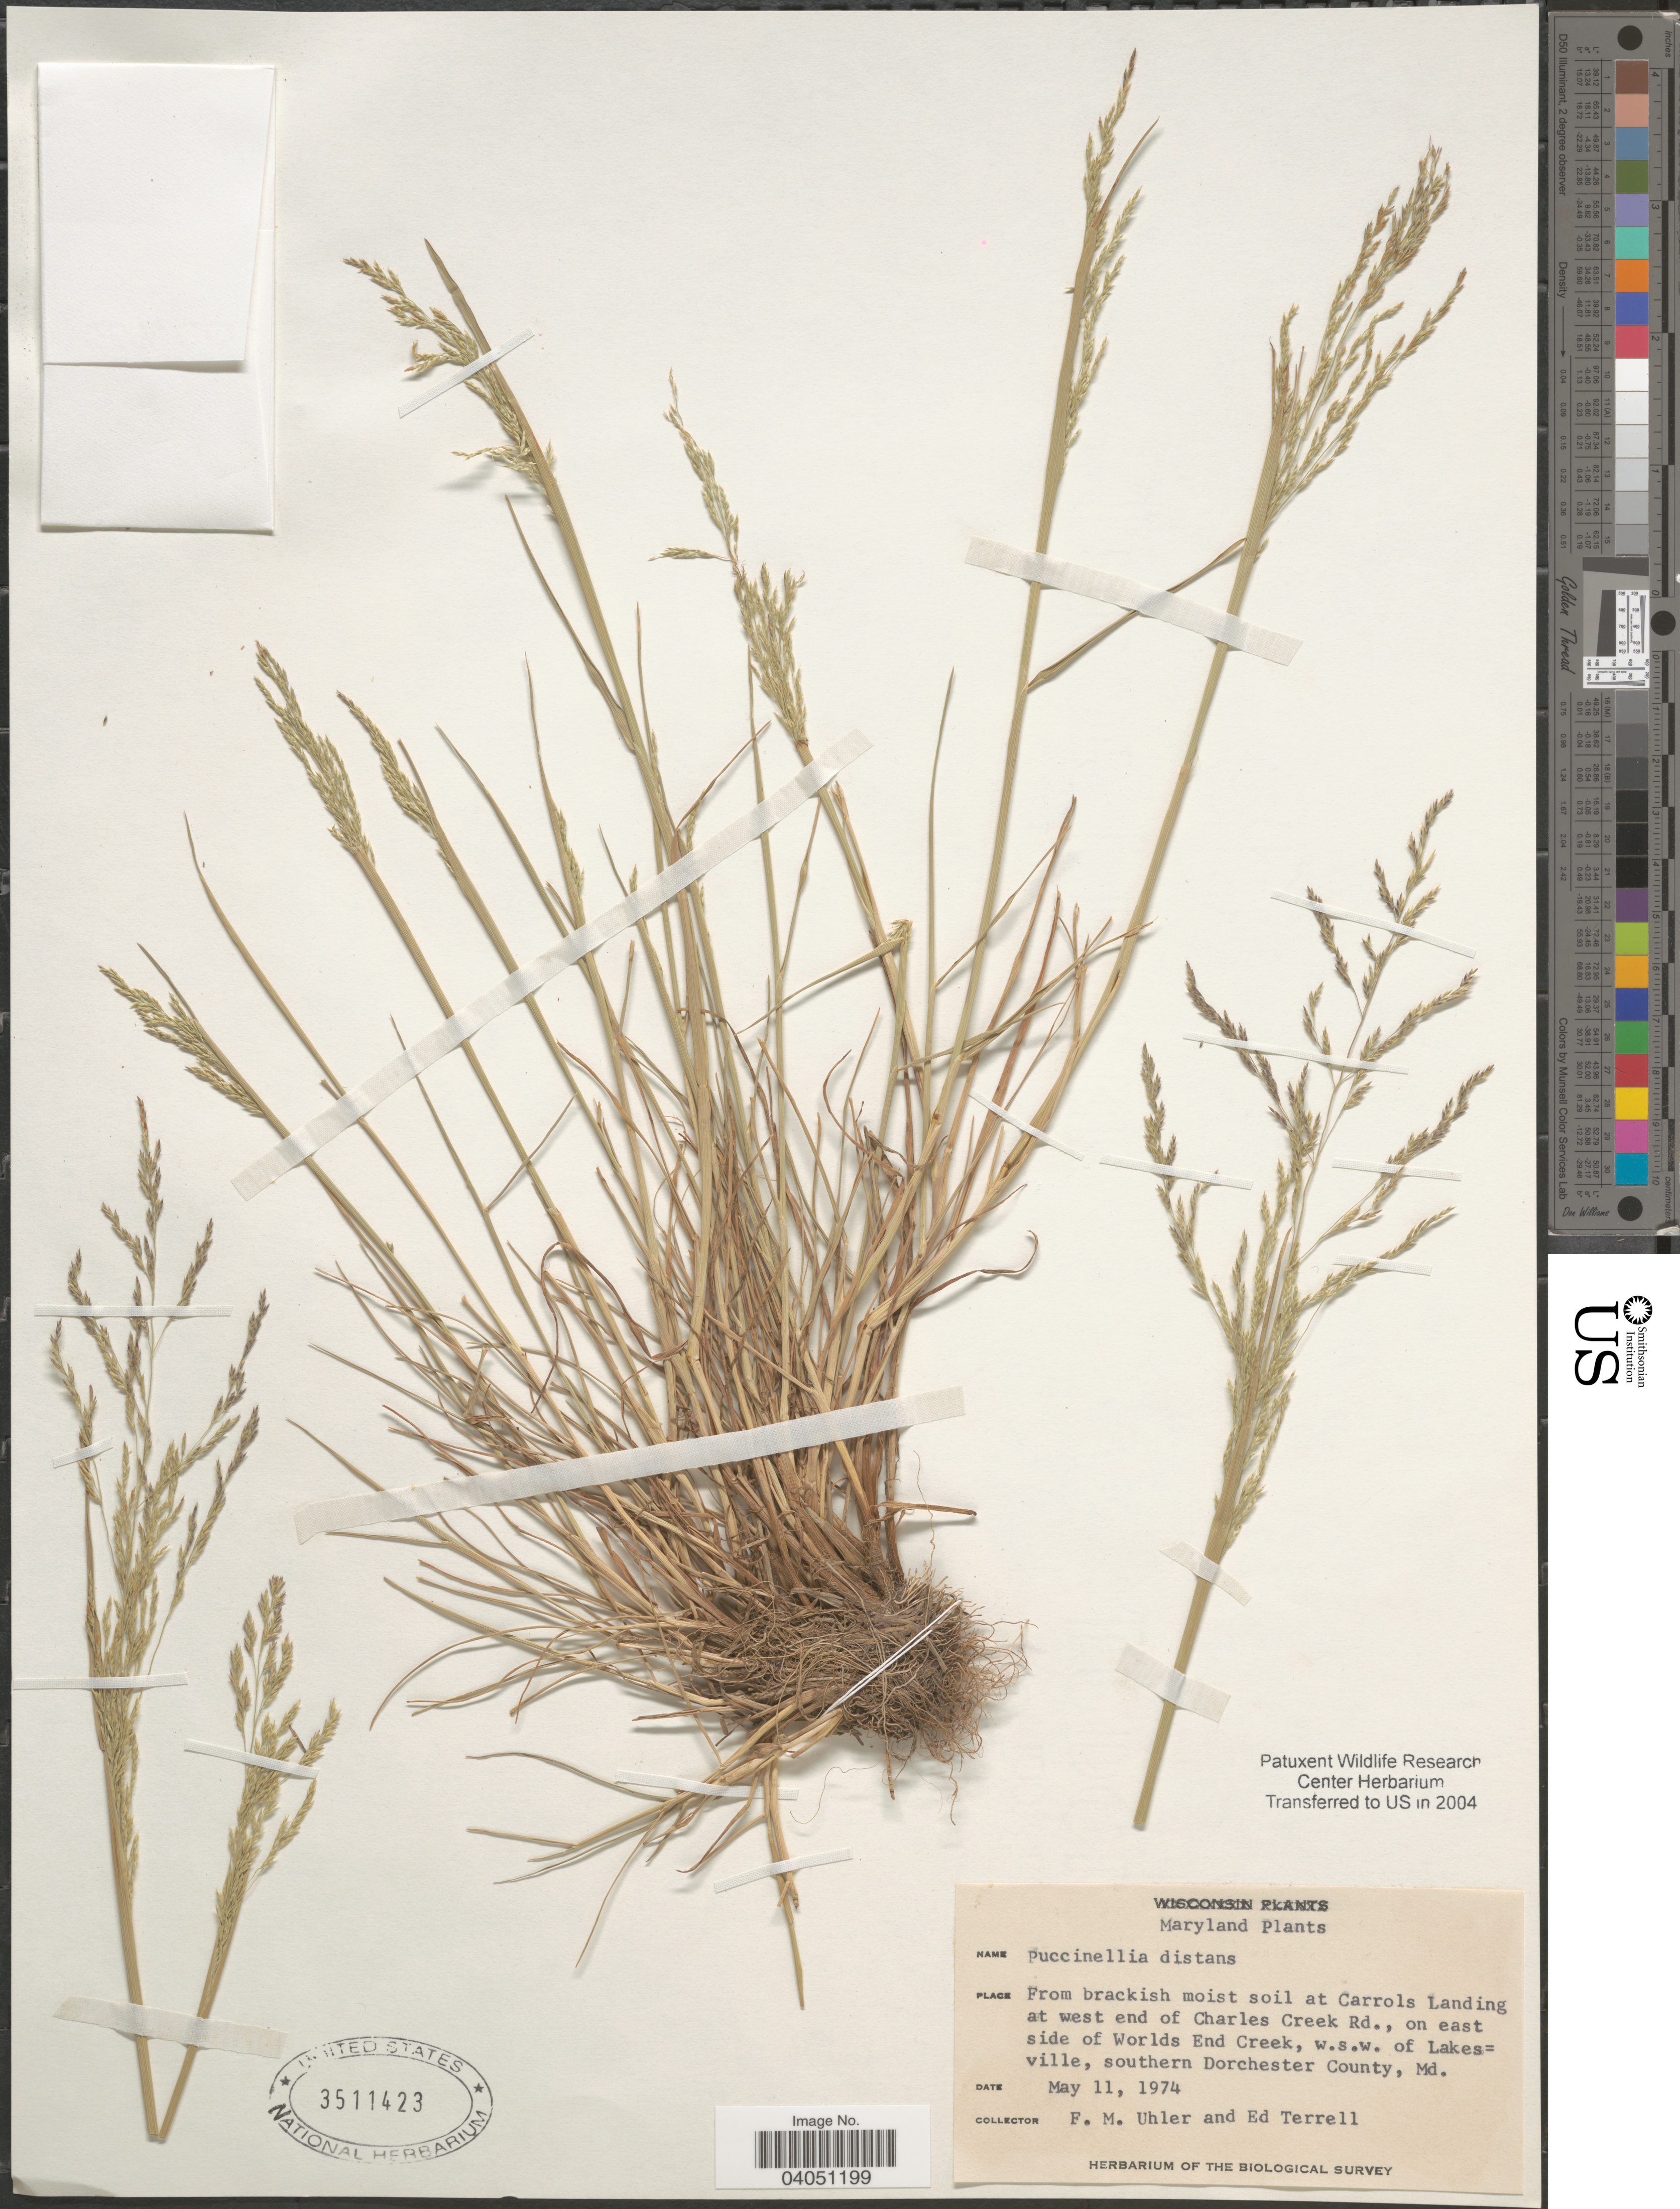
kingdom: Plantae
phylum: Tracheophyta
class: Liliopsida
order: Poales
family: Poaceae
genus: Puccinellia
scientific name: Puccinellia distans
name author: (Jacq.) Parl.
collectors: F. M. Uhler & E. Terrell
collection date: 1974-05-11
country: United States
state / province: Maryland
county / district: Dorchester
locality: At Carrols Landing at west end of Charles Creek Rd., on east side of Worlds End Creek, w.s.w of Lakesville, southern Dorchester County.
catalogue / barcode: US 3511423